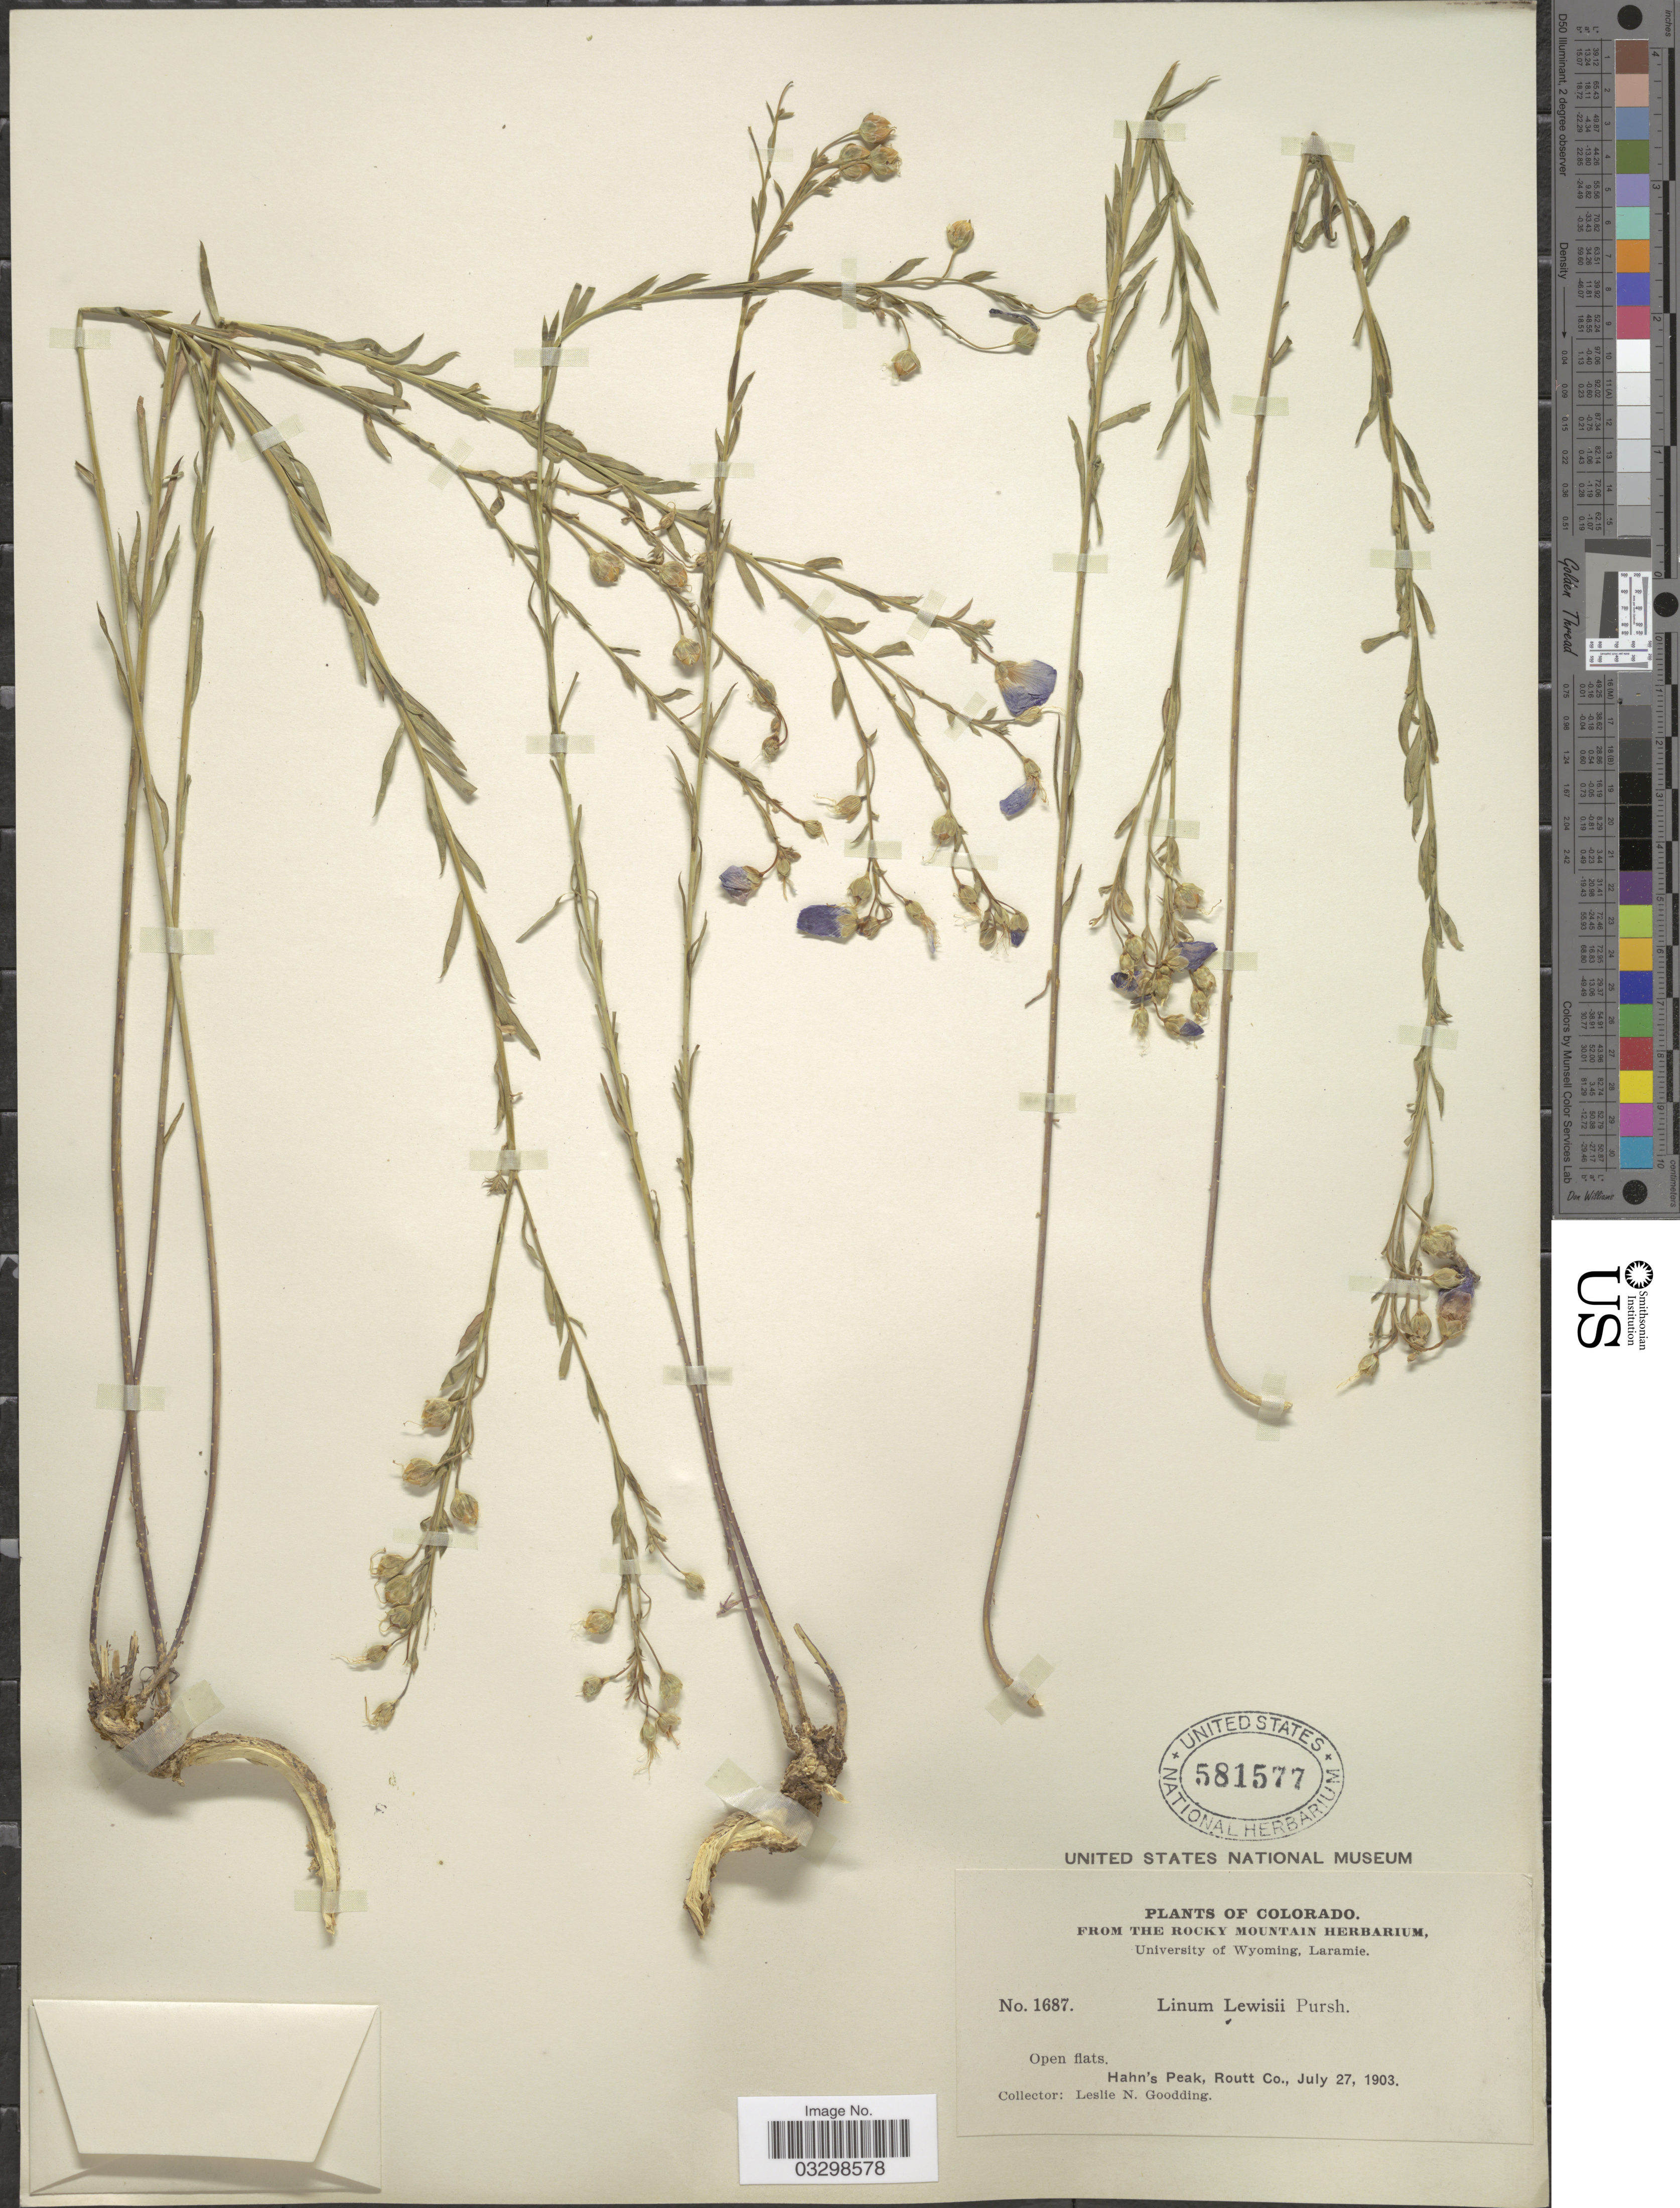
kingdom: Plantae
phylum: Tracheophyta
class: Magnoliopsida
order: Malpighiales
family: Linaceae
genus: Linum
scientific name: Linum lewisii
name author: Pursh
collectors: L. N. Goodding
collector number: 1687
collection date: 1903-07-27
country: United States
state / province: Colorado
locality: Hahn's Peak, Routt Co.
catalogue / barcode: US 581577